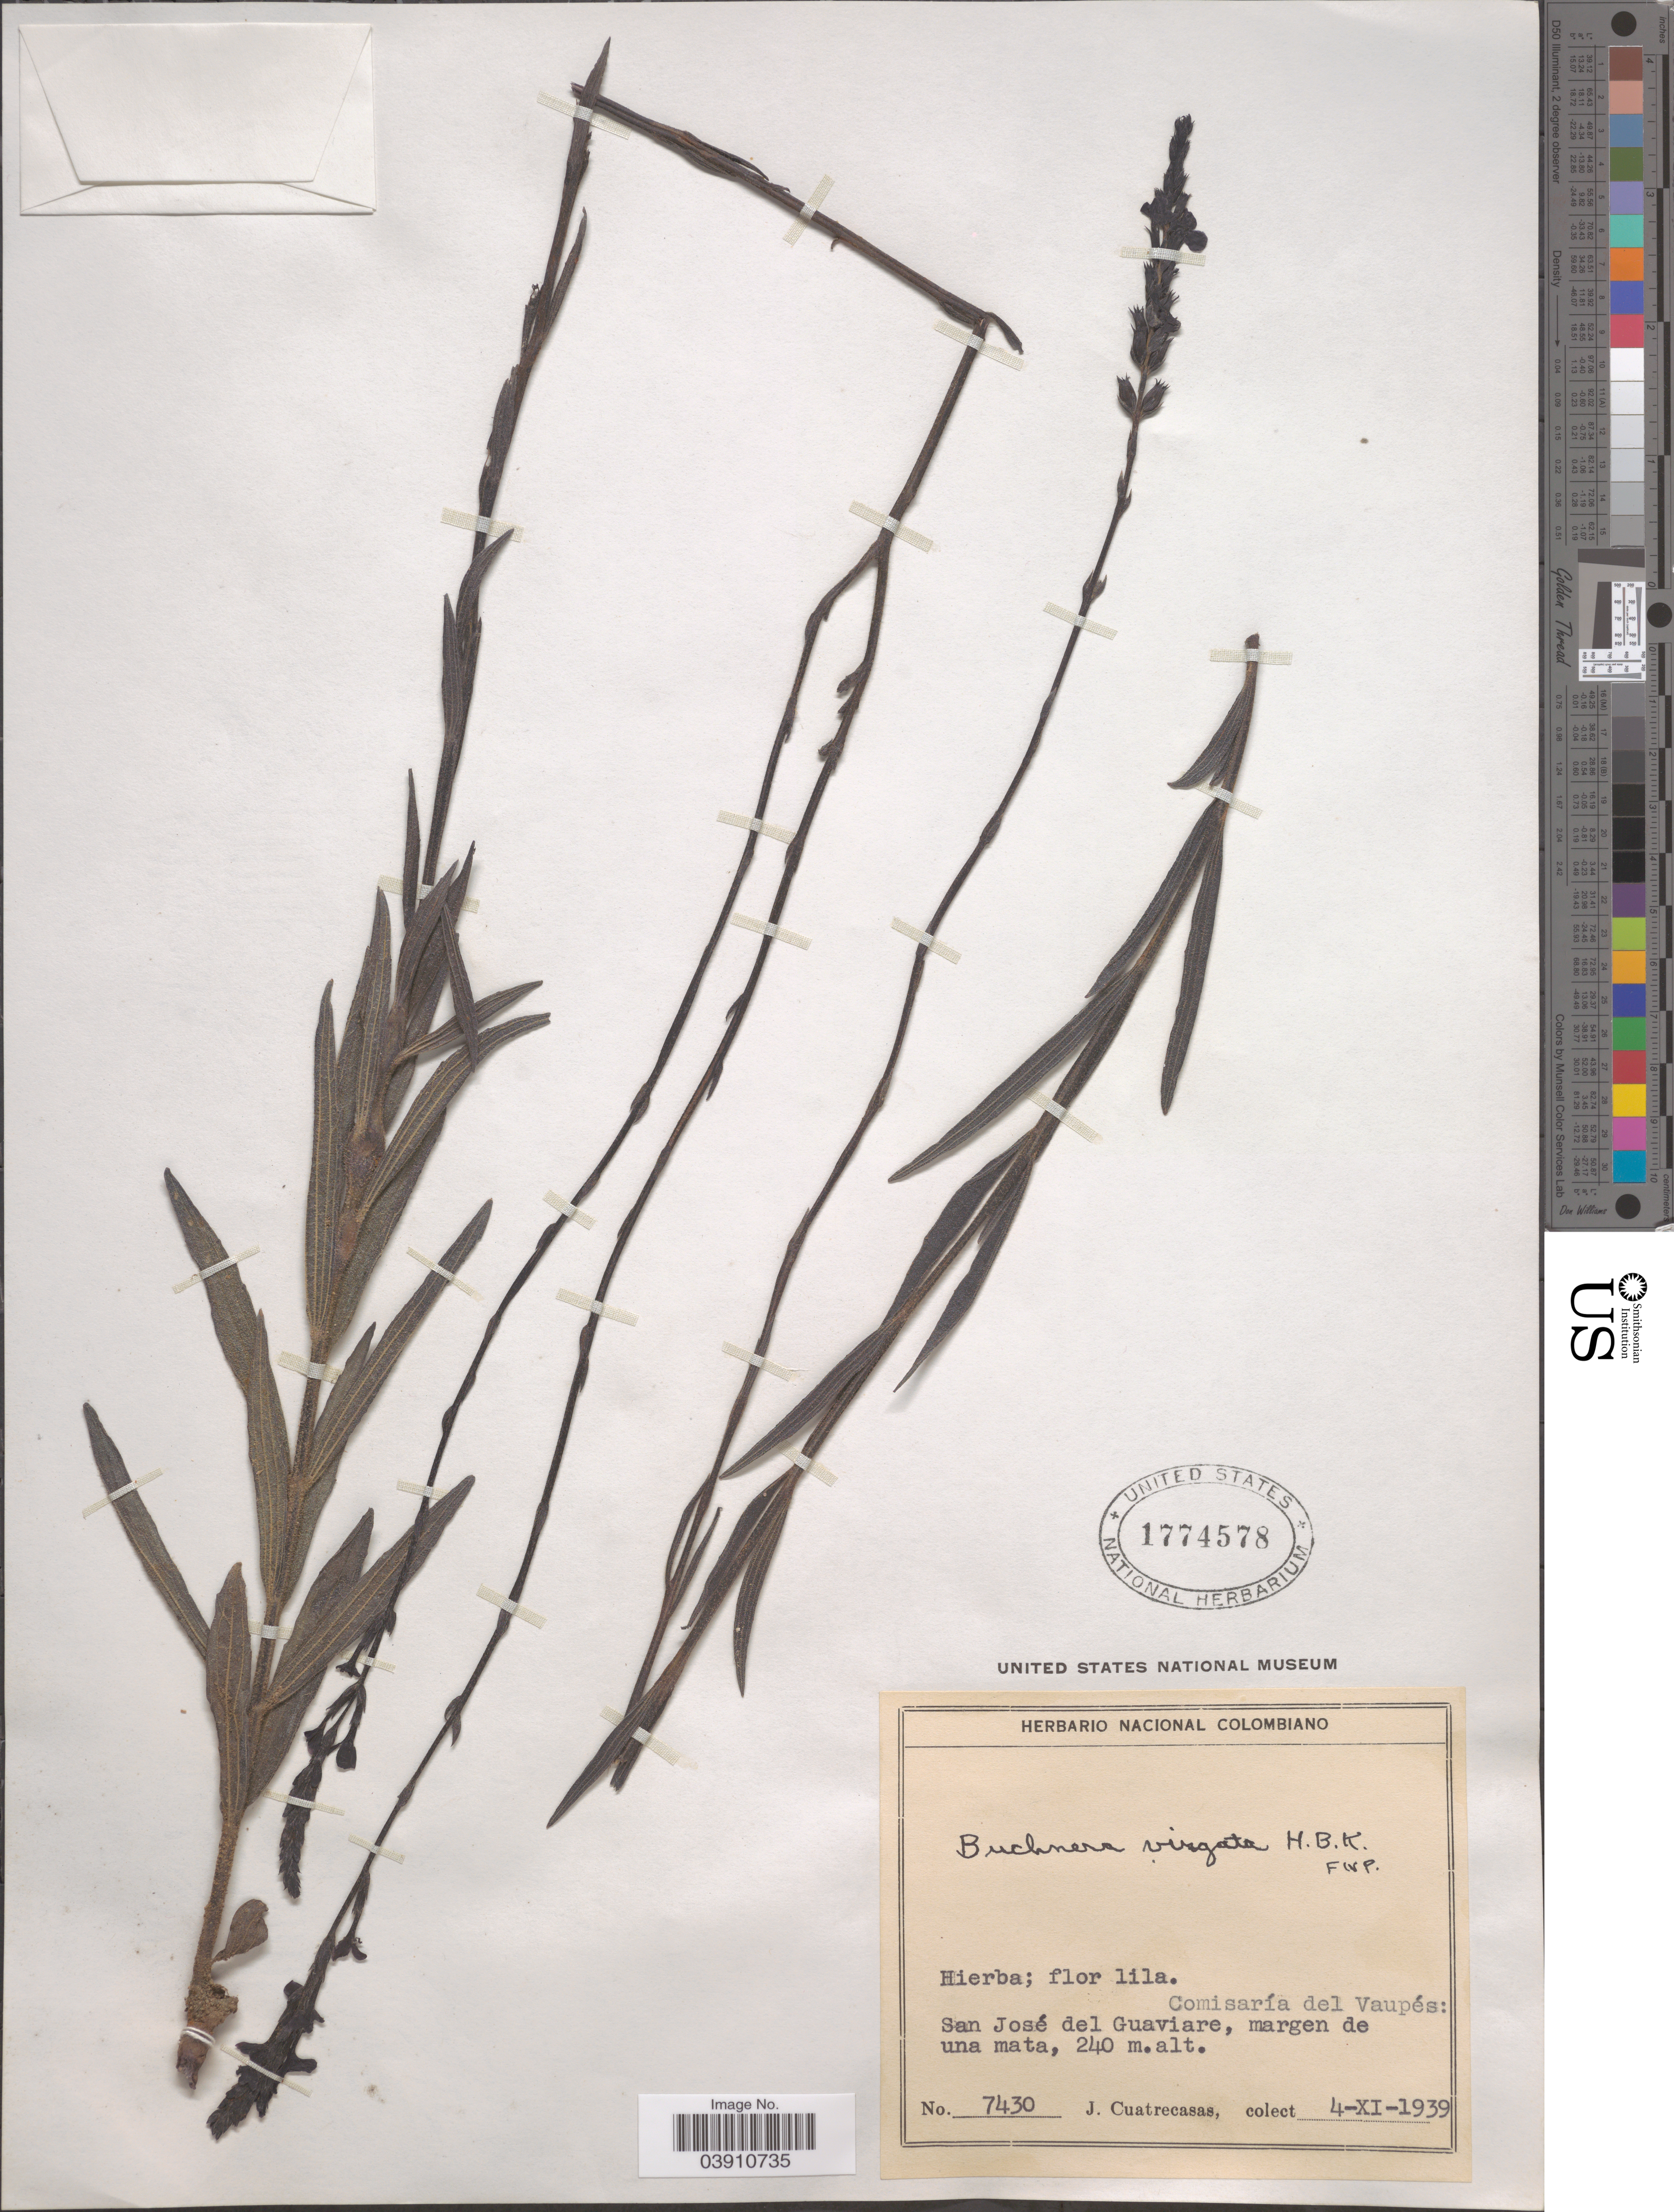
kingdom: Plantae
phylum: Tracheophyta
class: Magnoliopsida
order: Lamiales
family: Orobanchaceae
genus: Buchnera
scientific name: Buchnera virgata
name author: Kunth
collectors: J. Cuatrecasas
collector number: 7430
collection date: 1939-11-04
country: Colombia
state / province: Vaupés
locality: Comisaría del Vaupés: San José del Guaviare, margen de una mata.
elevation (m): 240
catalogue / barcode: US 1774578